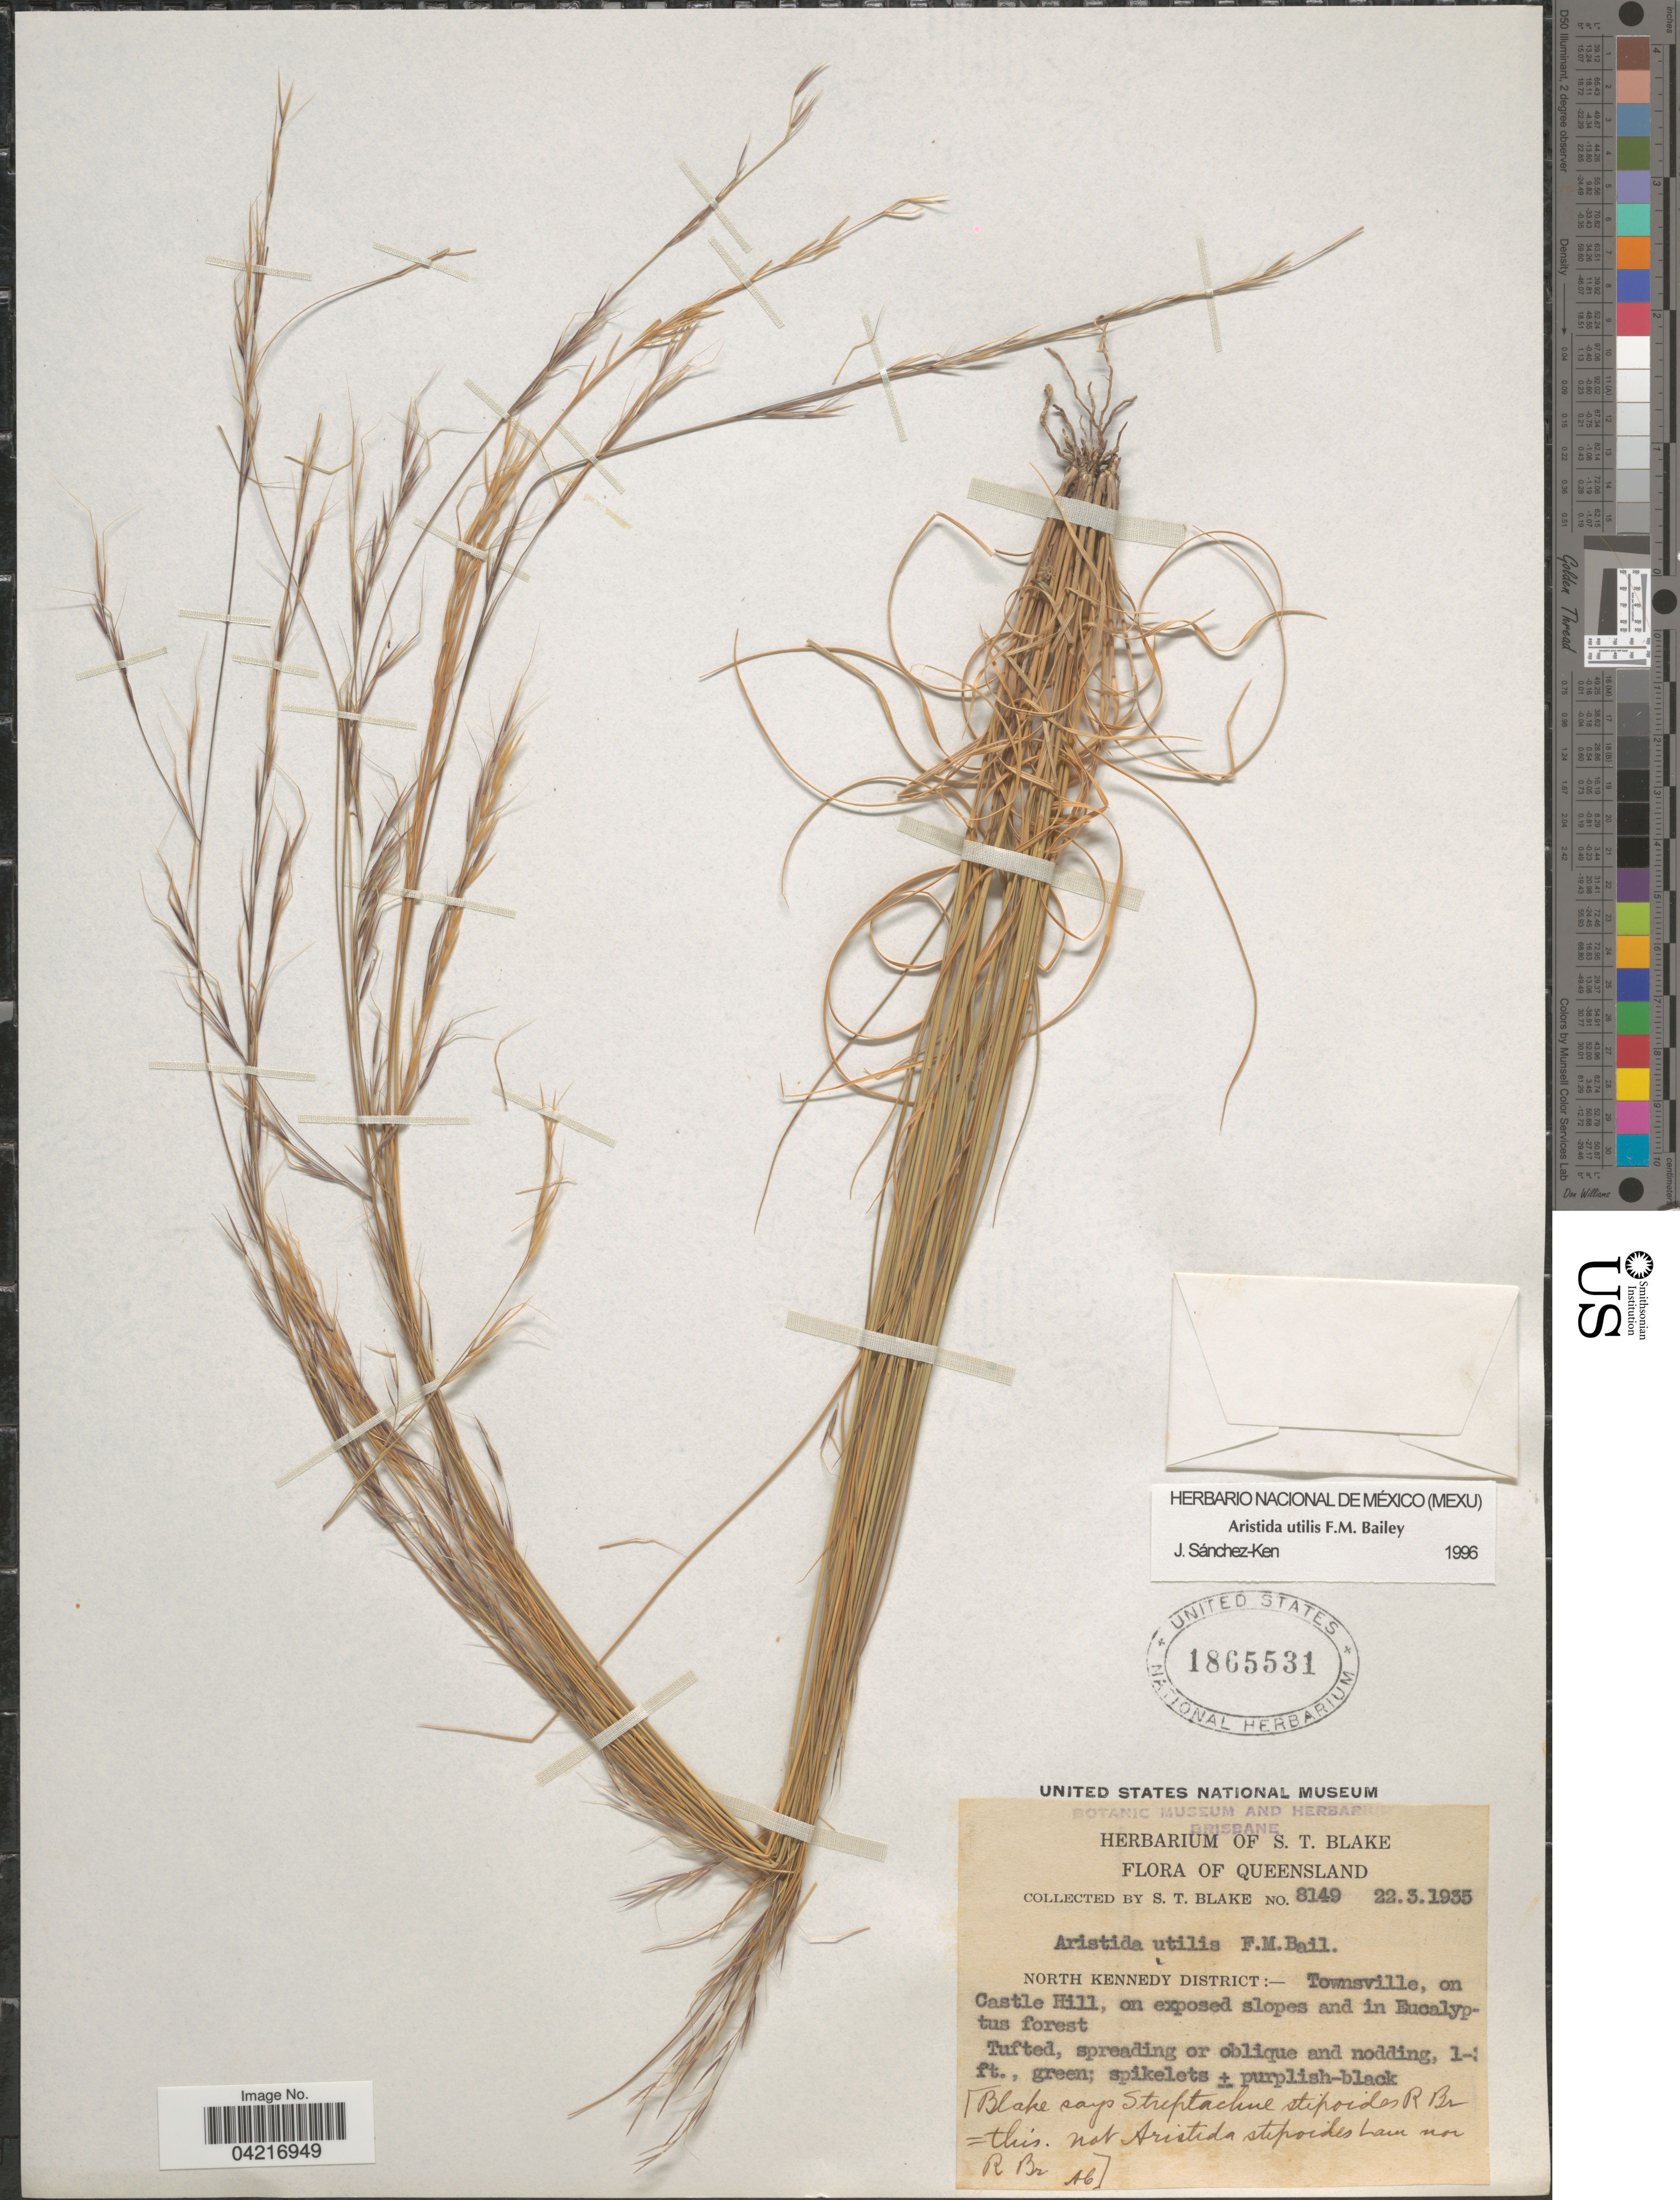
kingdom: Plantae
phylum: Tracheophyta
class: Liliopsida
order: Poales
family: Poaceae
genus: Aristida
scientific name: Aristida utilis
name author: F.M. Bailey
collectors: S. T. Blake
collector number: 8149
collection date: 1935-03-22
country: Australia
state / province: Queensland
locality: North Kennedy District:- Townsville, on Castle Hill.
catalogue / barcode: US 1865531